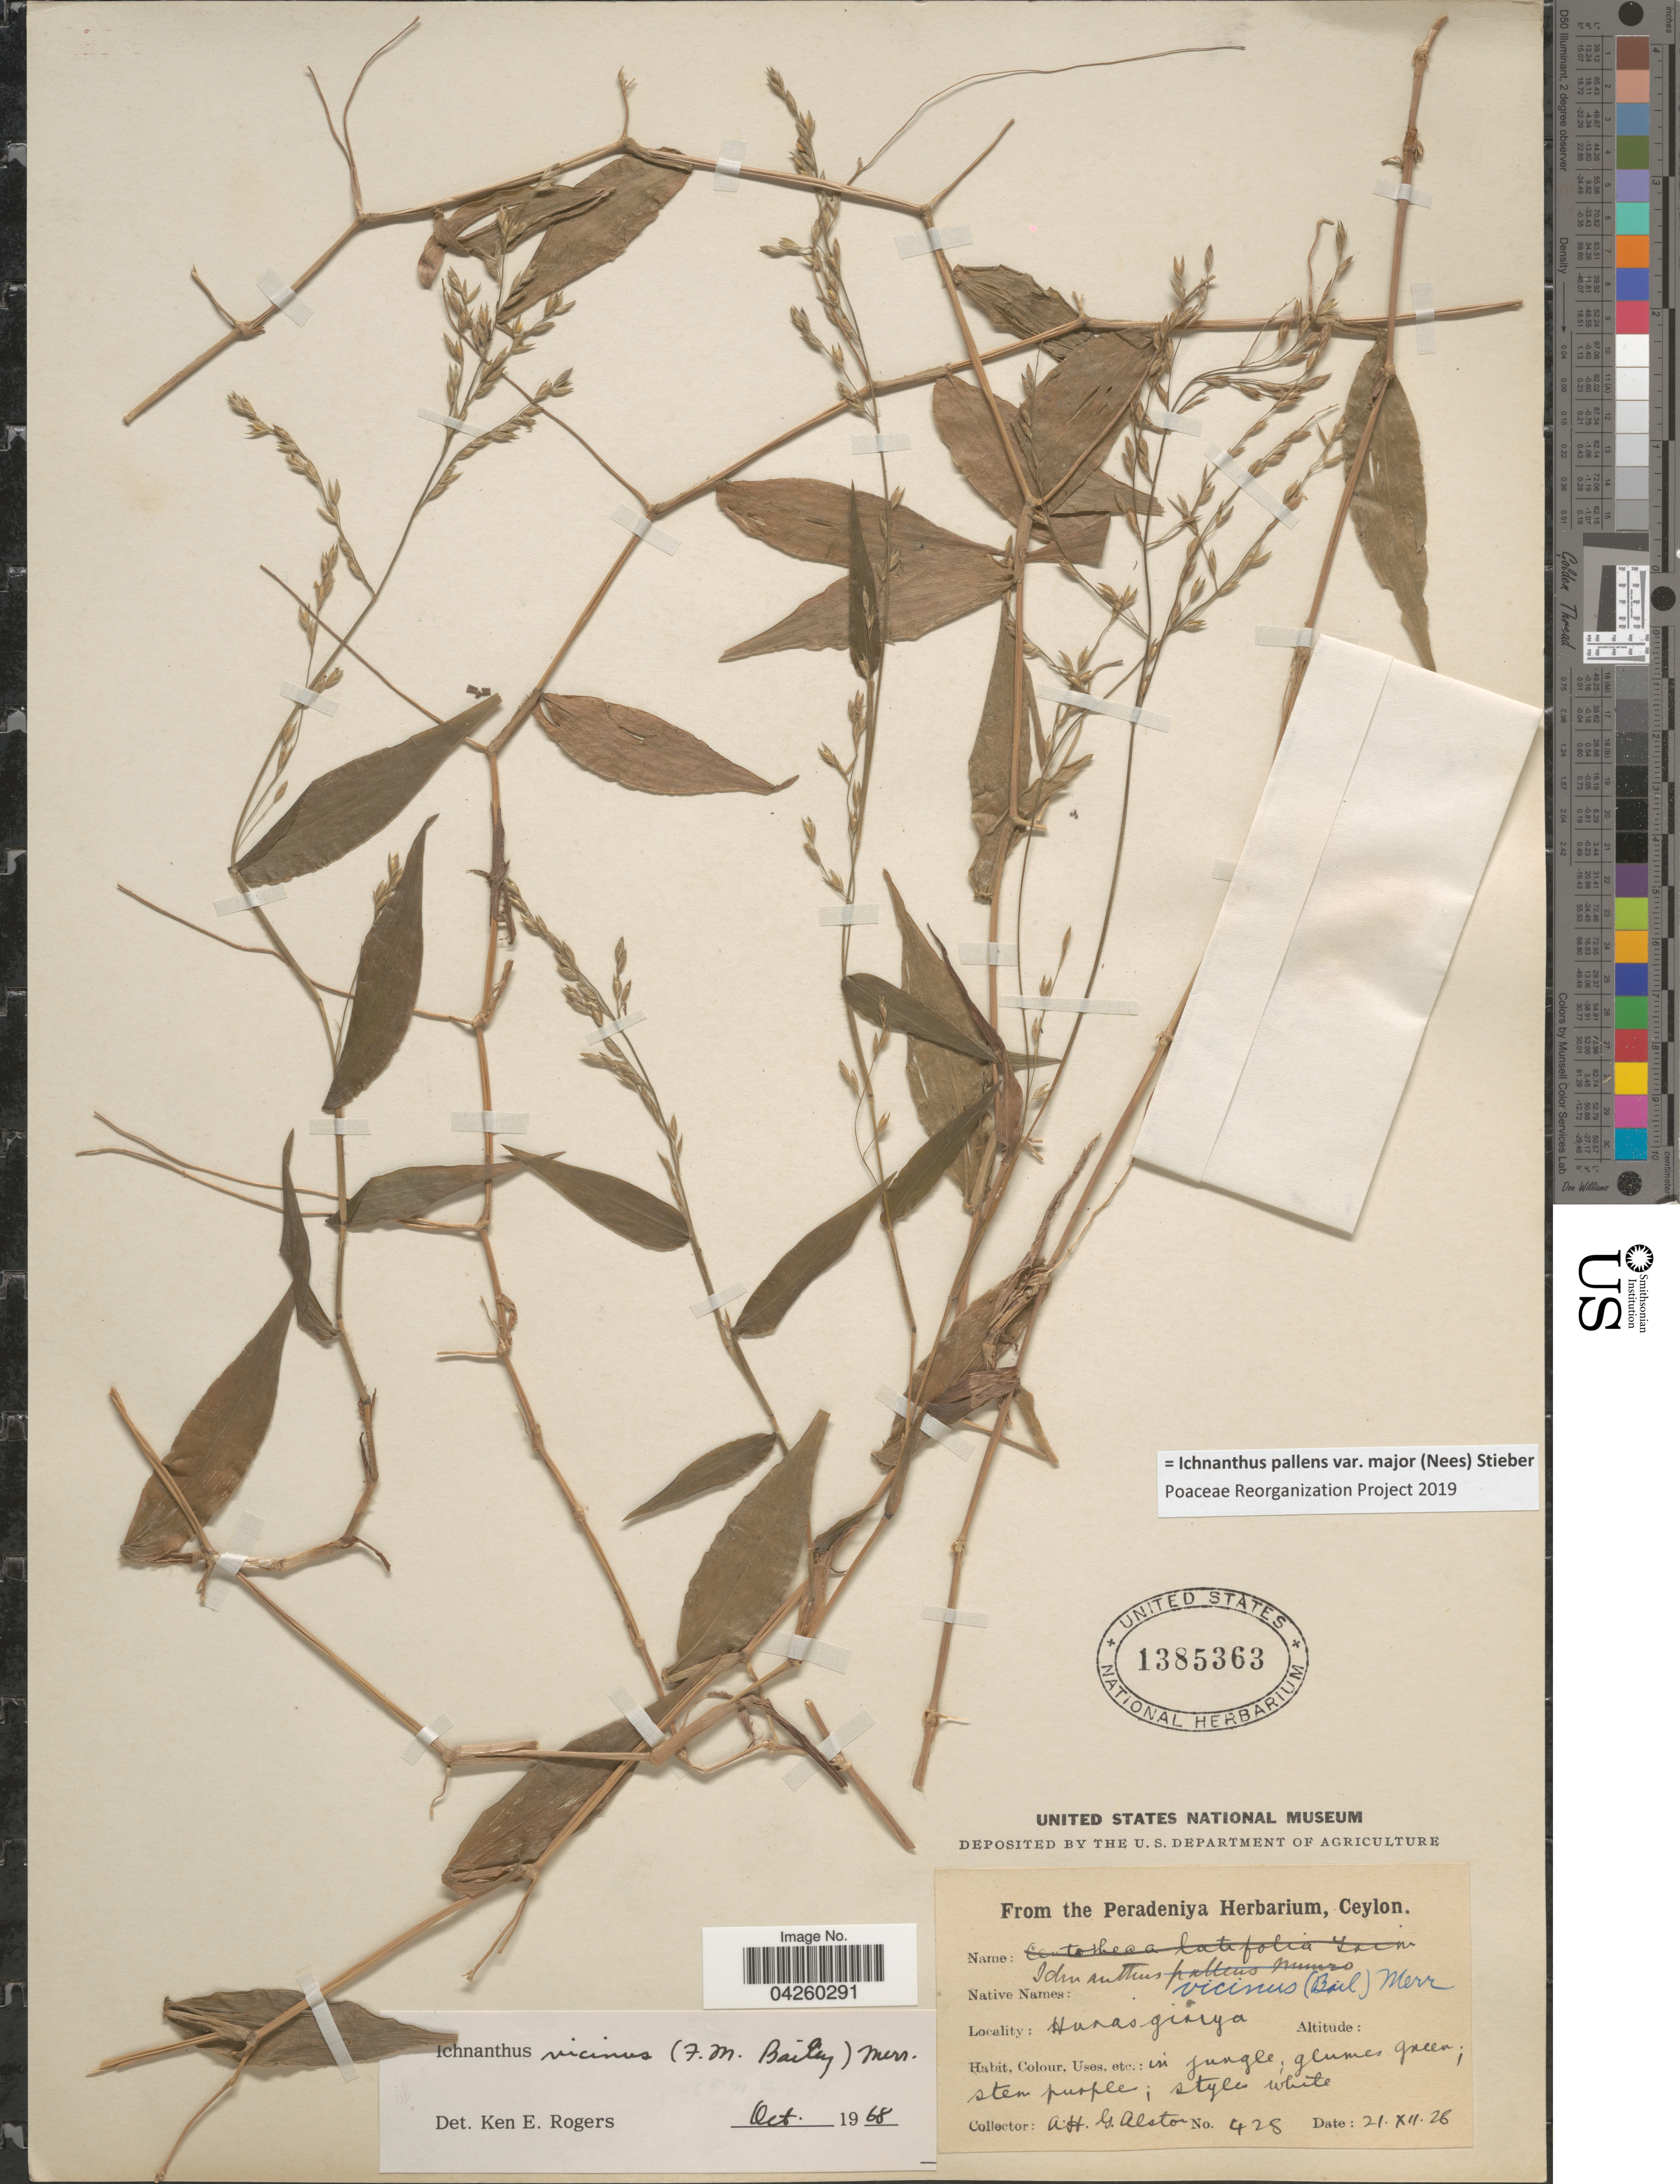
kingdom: Plantae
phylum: Tracheophyta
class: Liliopsida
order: Poales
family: Poaceae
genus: Ichnanthus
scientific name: Ichnanthus pallens var. major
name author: (Nees) Stieber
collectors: A. H. Alston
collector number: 428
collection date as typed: Transcribed d/m/y: 21/12/26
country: Sri Lanka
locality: Hunasgiriya.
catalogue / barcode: US 1385363